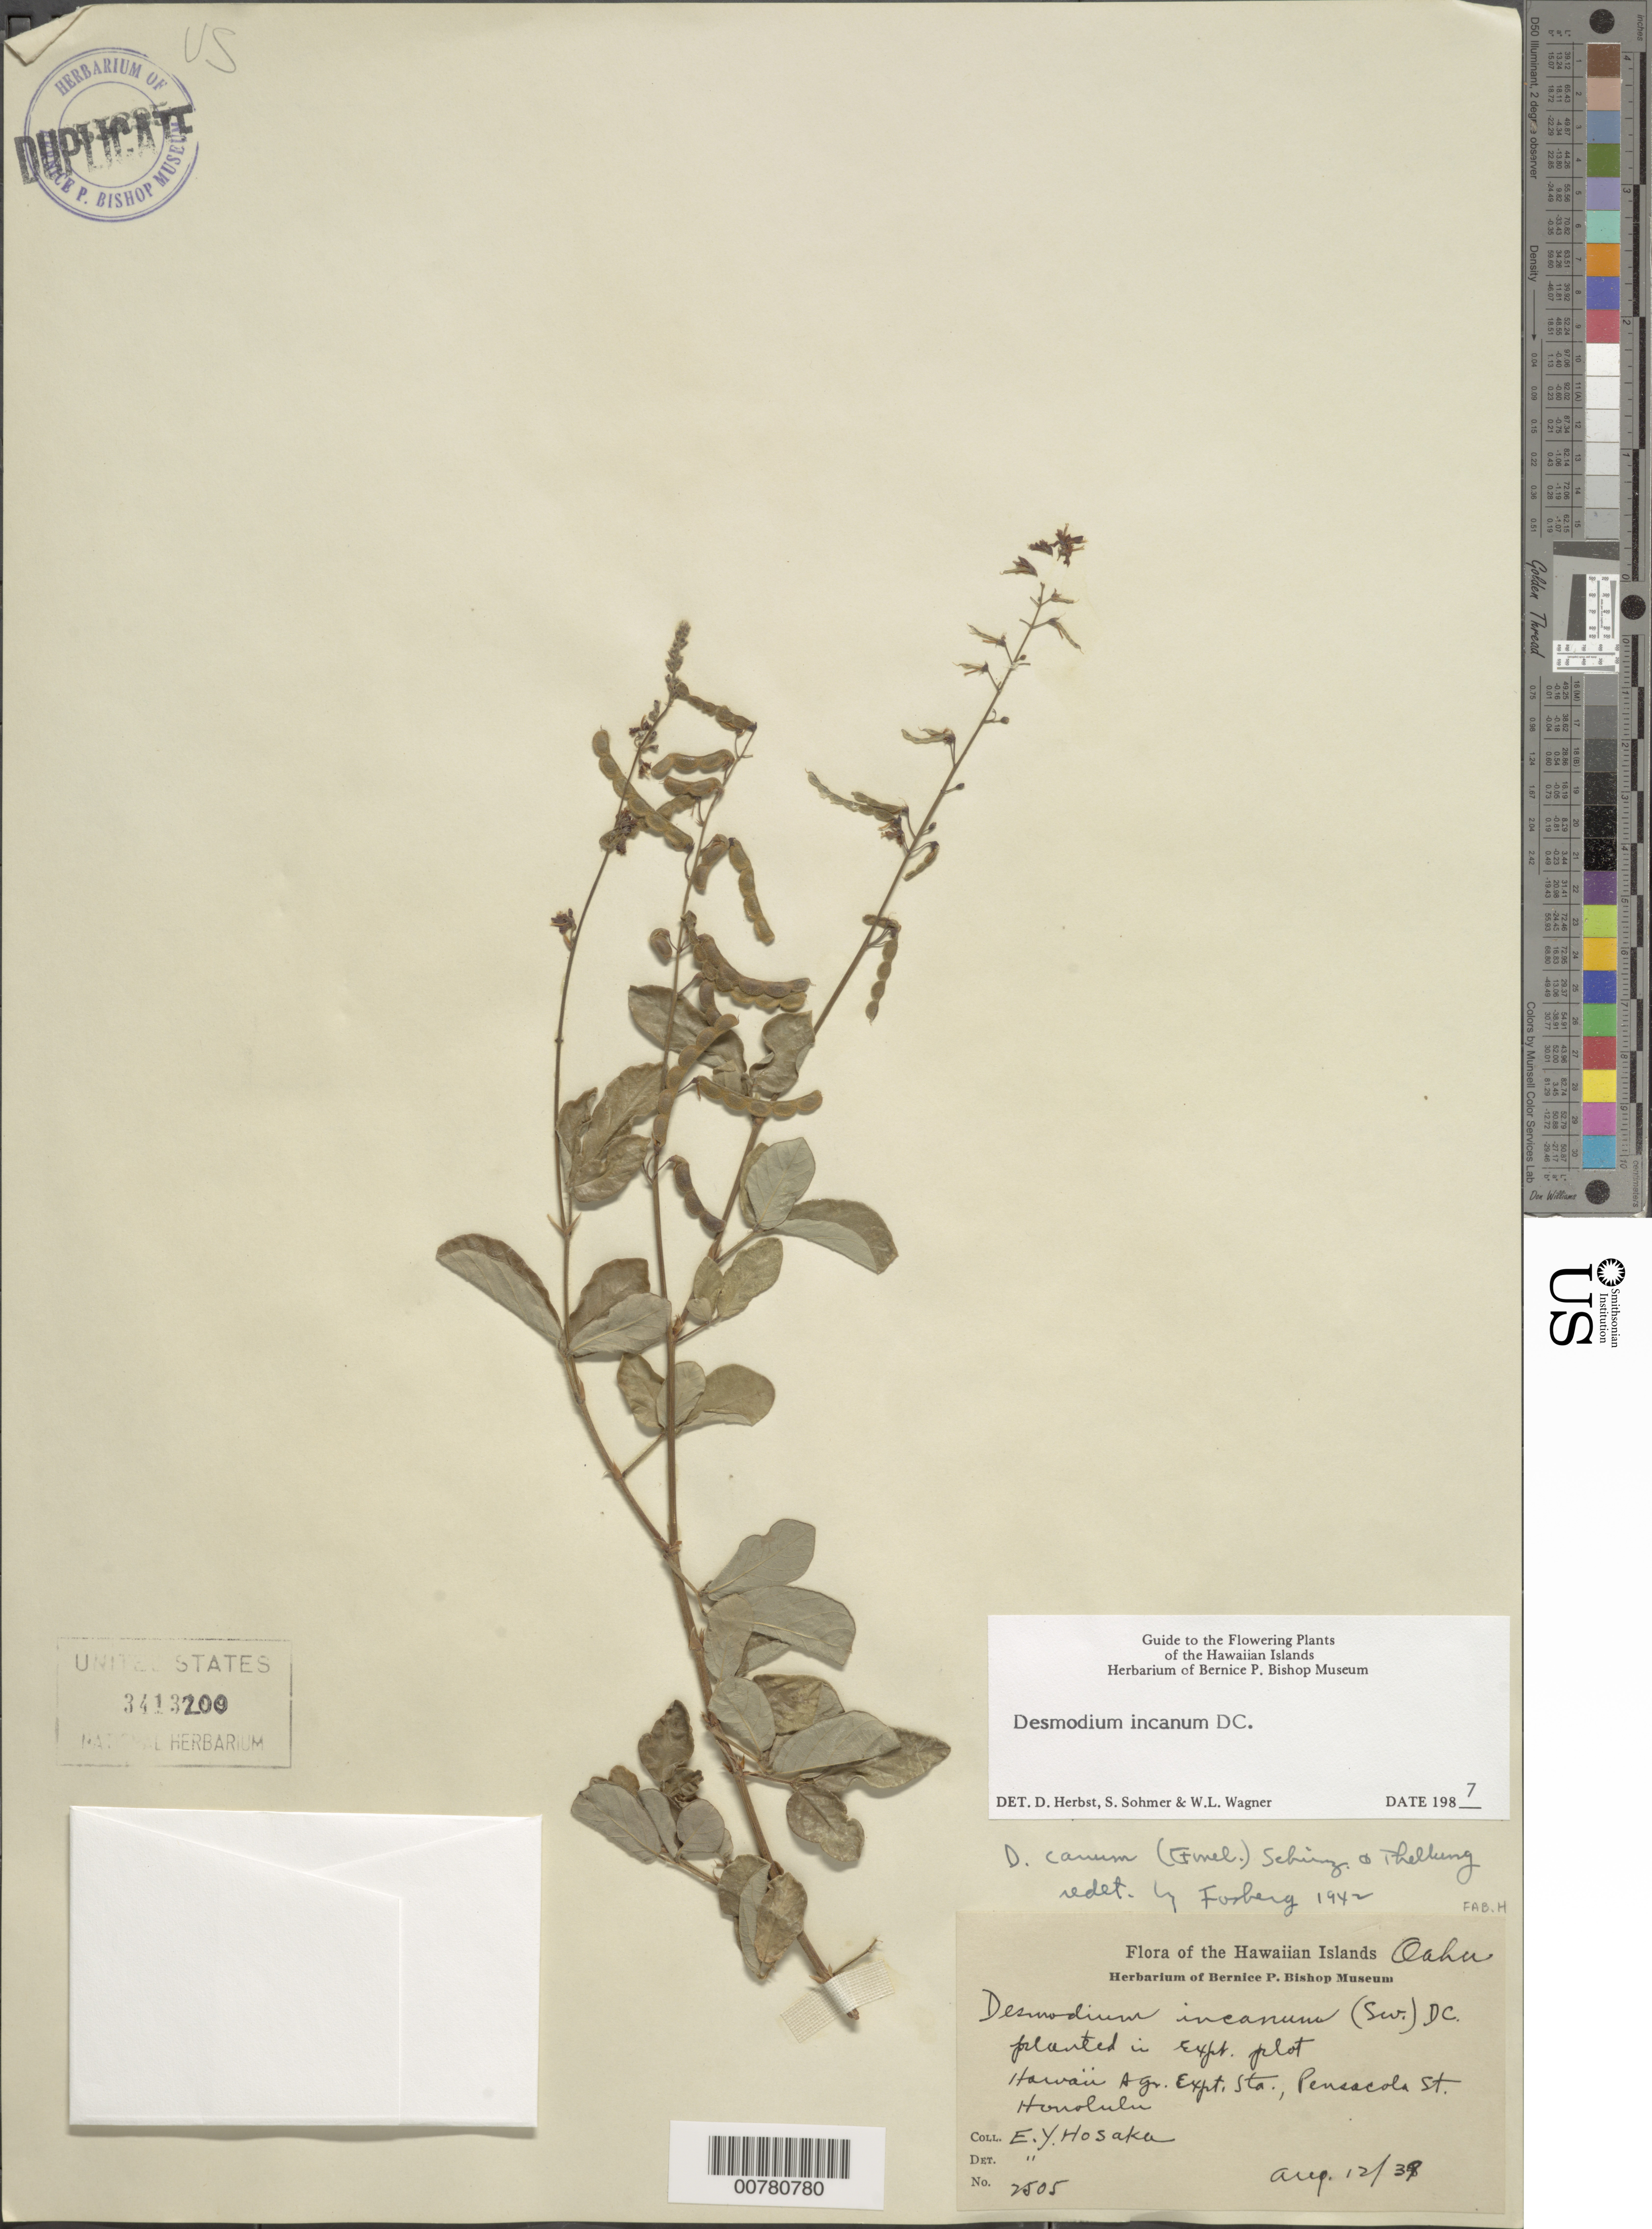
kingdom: Plantae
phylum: Tracheophyta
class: Magnoliopsida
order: Fabales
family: Fabaceae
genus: Desmodium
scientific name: Desmodium incanum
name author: (Sw.) DC.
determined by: Wagner, W. L.; Herbst, D. R.; Sohmer, S. H.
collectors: E. Y. Hosaka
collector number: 2505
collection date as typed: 12 Aug 1939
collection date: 1939-08-12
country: United States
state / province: Hawaii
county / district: Honolulu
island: Oahu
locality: Honolulu, Pensacola St., Hawaii Agriculture Exp. Station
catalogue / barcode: US 3413200